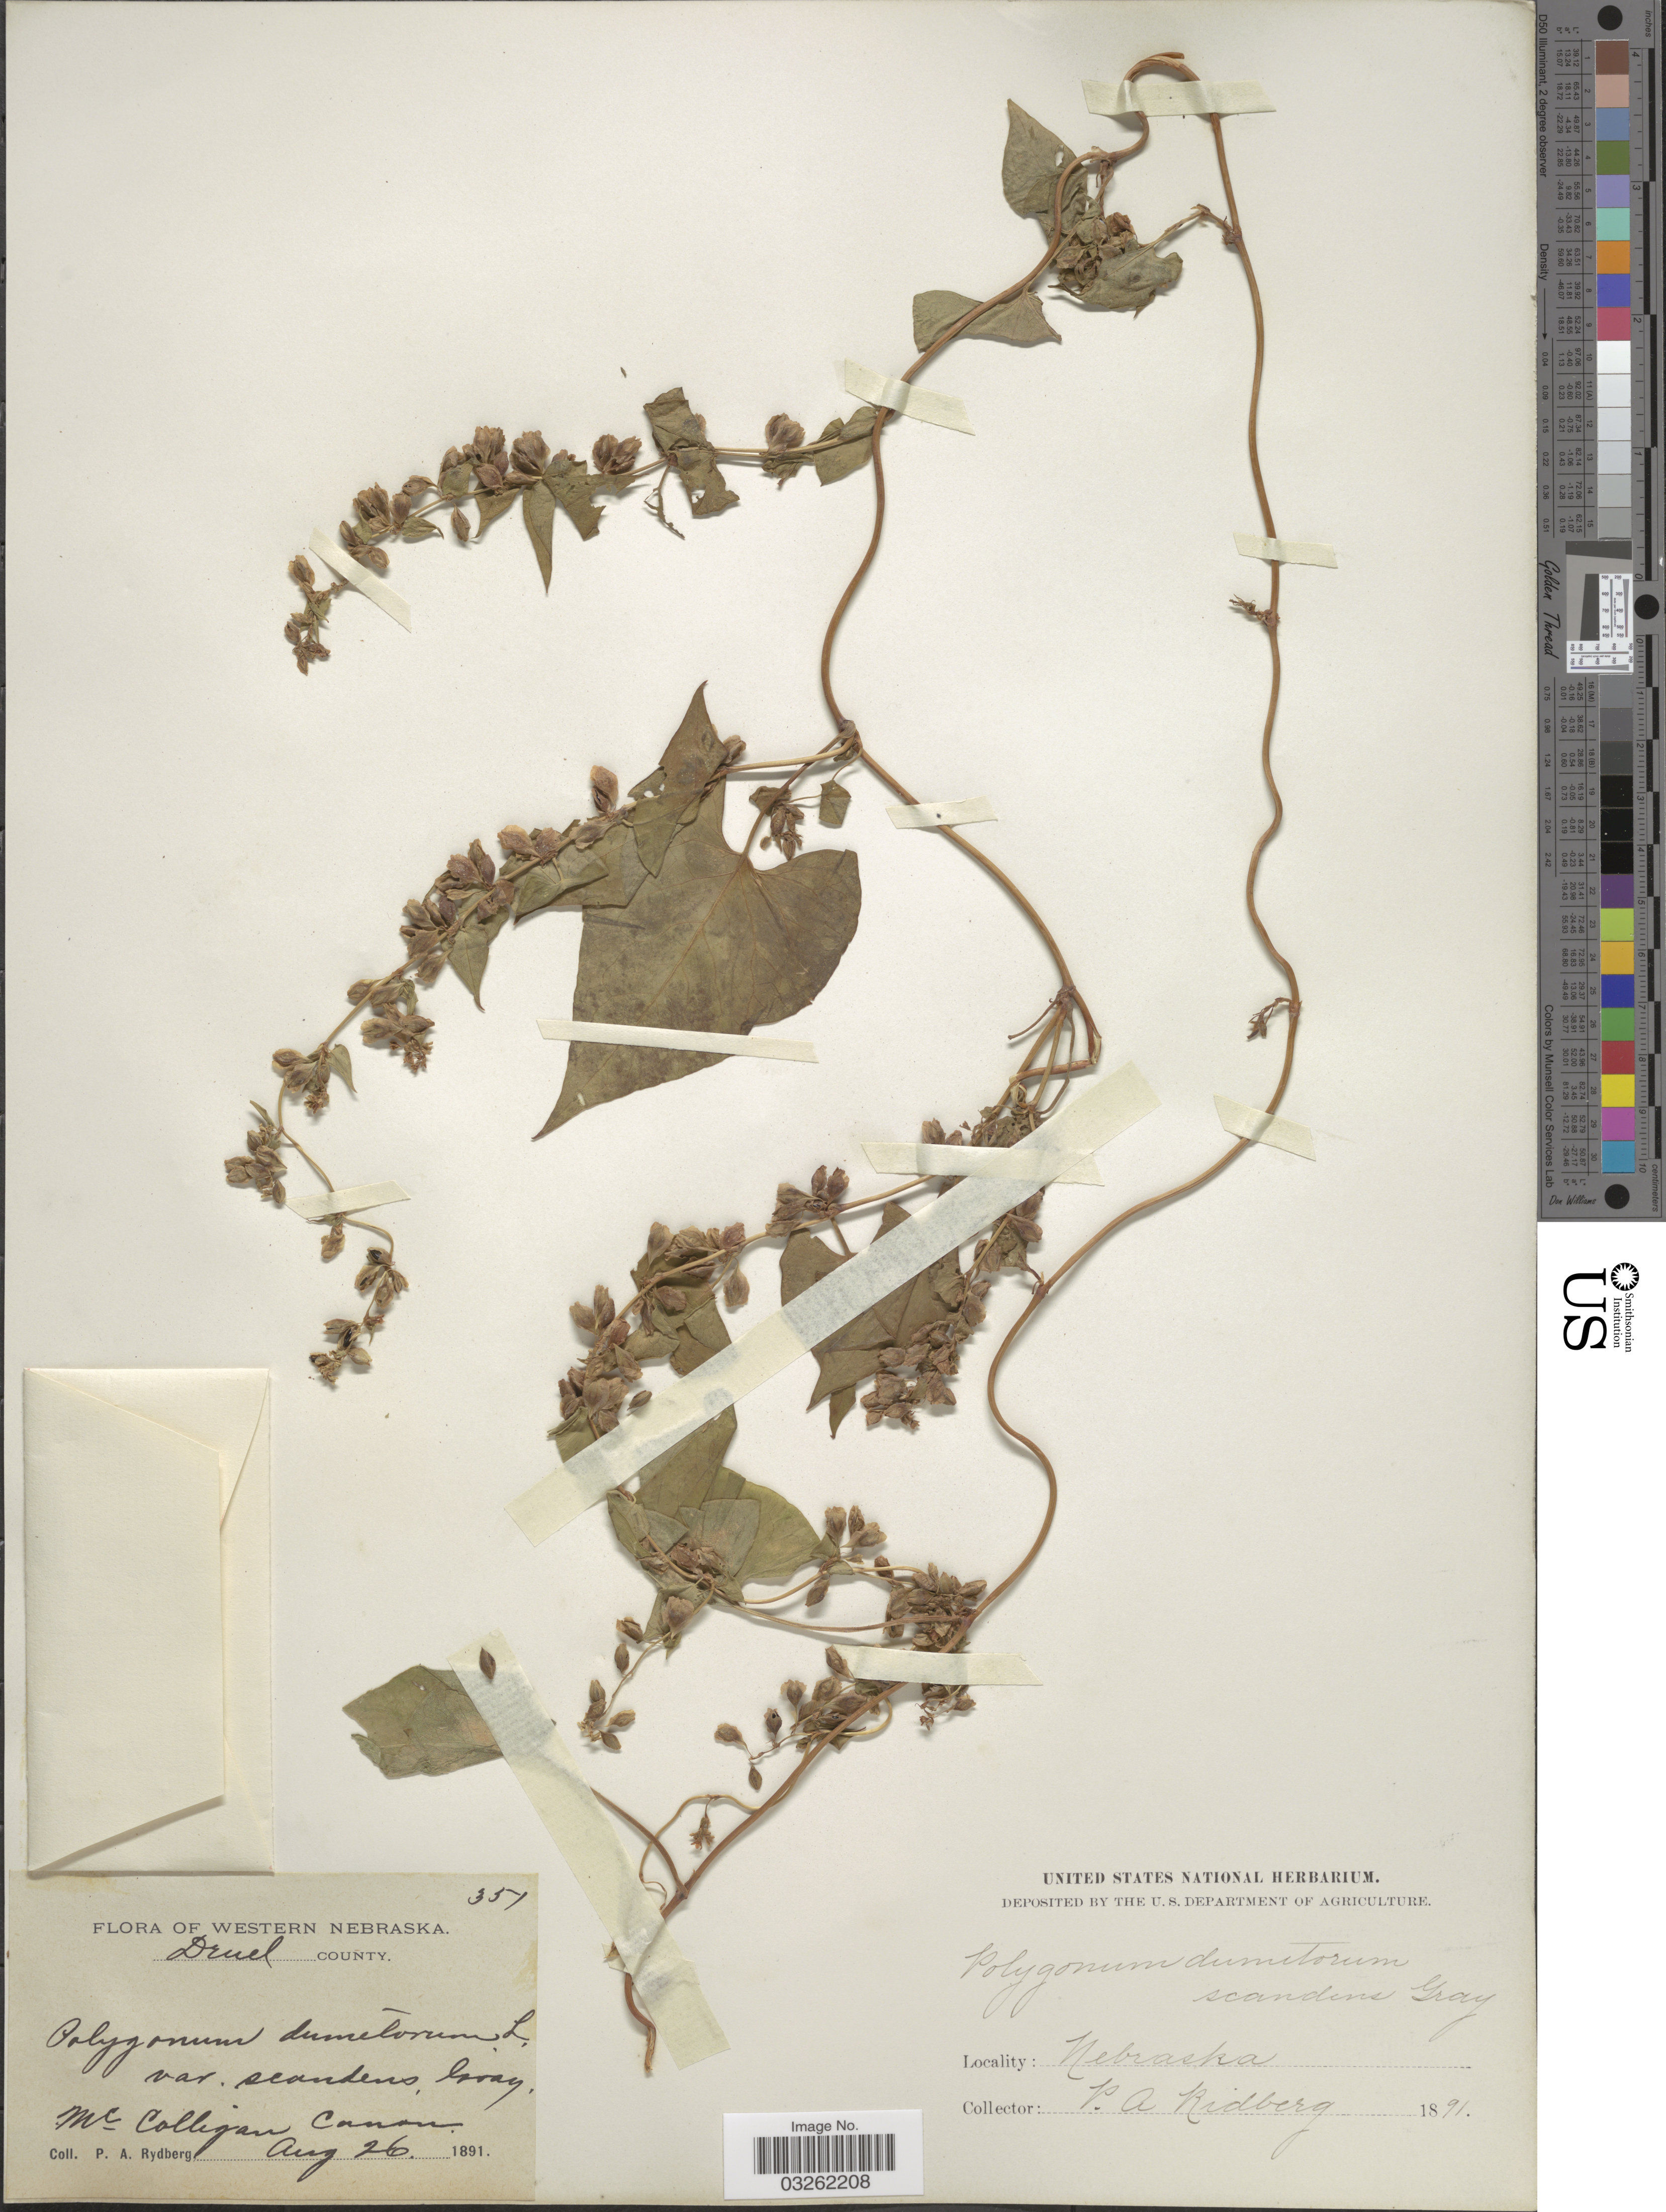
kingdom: Plantae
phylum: Tracheophyta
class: Magnoliopsida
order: Caryophyllales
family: Polygonaceae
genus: Fallopia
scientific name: Fallopia scandens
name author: (L.) Holub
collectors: P. A. Rydberg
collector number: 351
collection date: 1891-08-26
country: United States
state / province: Nebraska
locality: Western Nebraska. Deuel County. McColligan Canon.